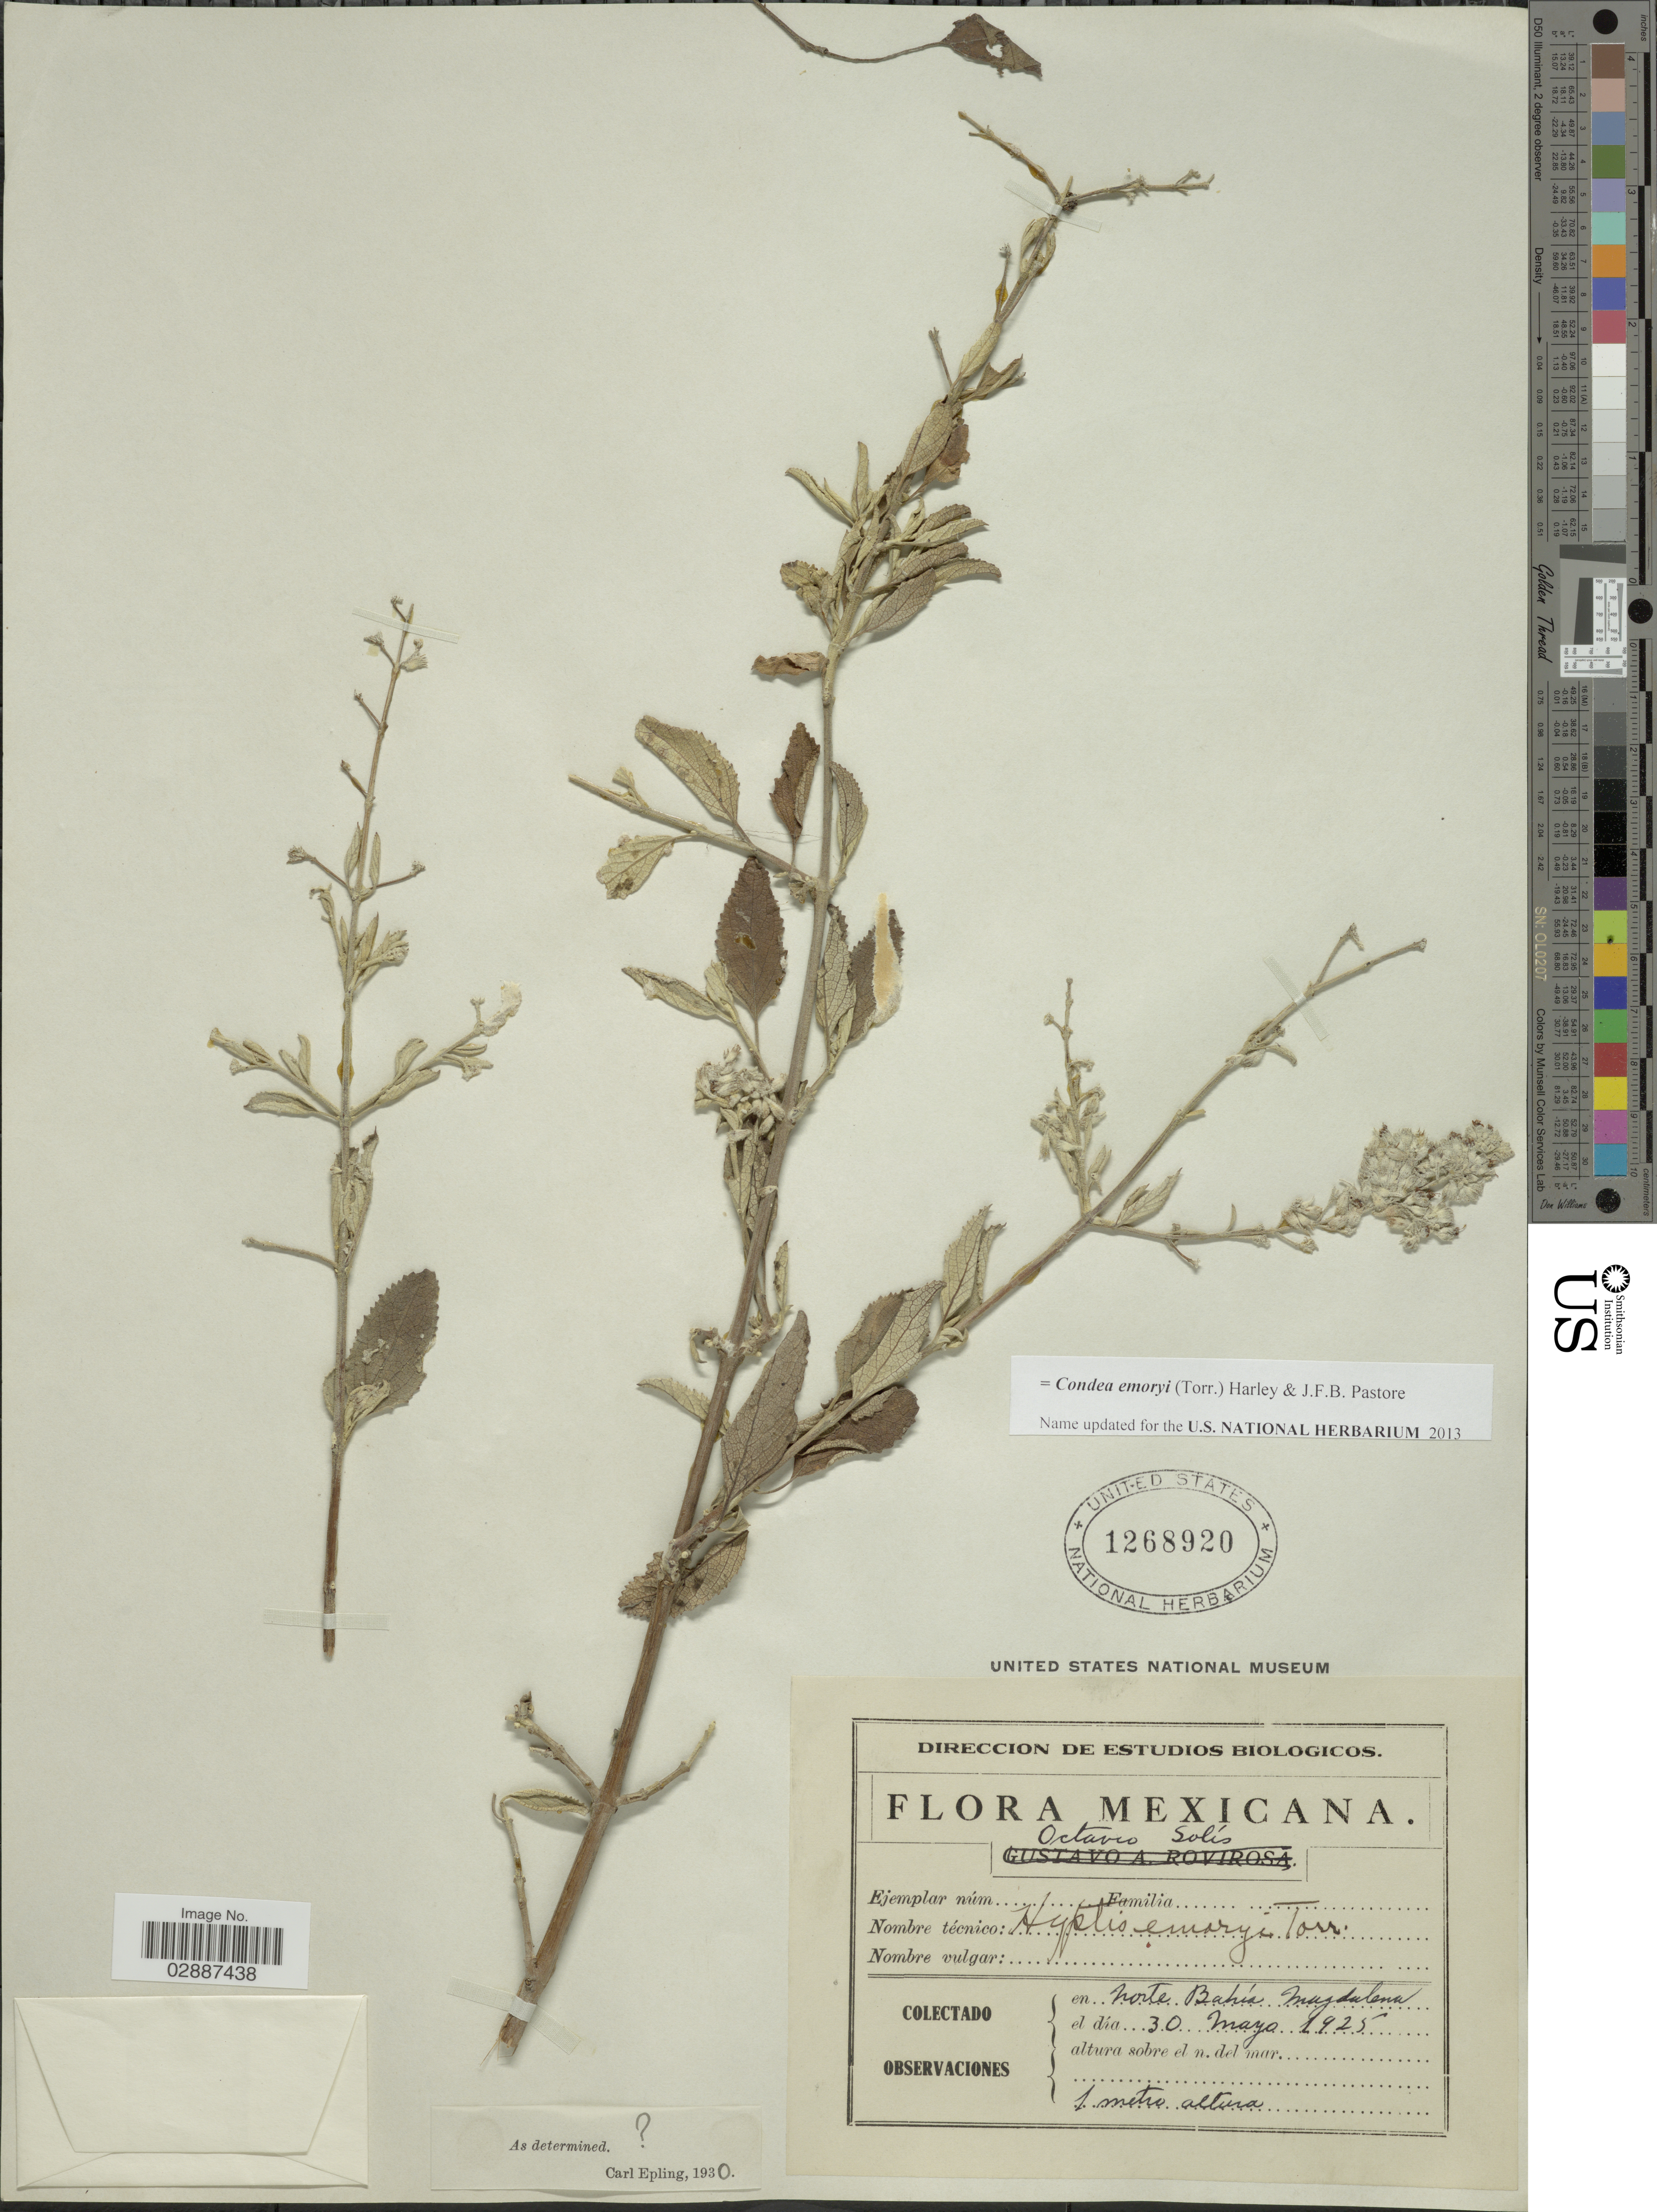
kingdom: Plantae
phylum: Tracheophyta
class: Magnoliopsida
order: Lamiales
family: Lamiaceae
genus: Condea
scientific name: Condea emoryi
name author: (Torr.) Harley & J.F.B. Pastore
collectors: O. Solis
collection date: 1925-05-30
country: Mexico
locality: Norte Bahía Magdalena.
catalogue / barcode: US 1268920